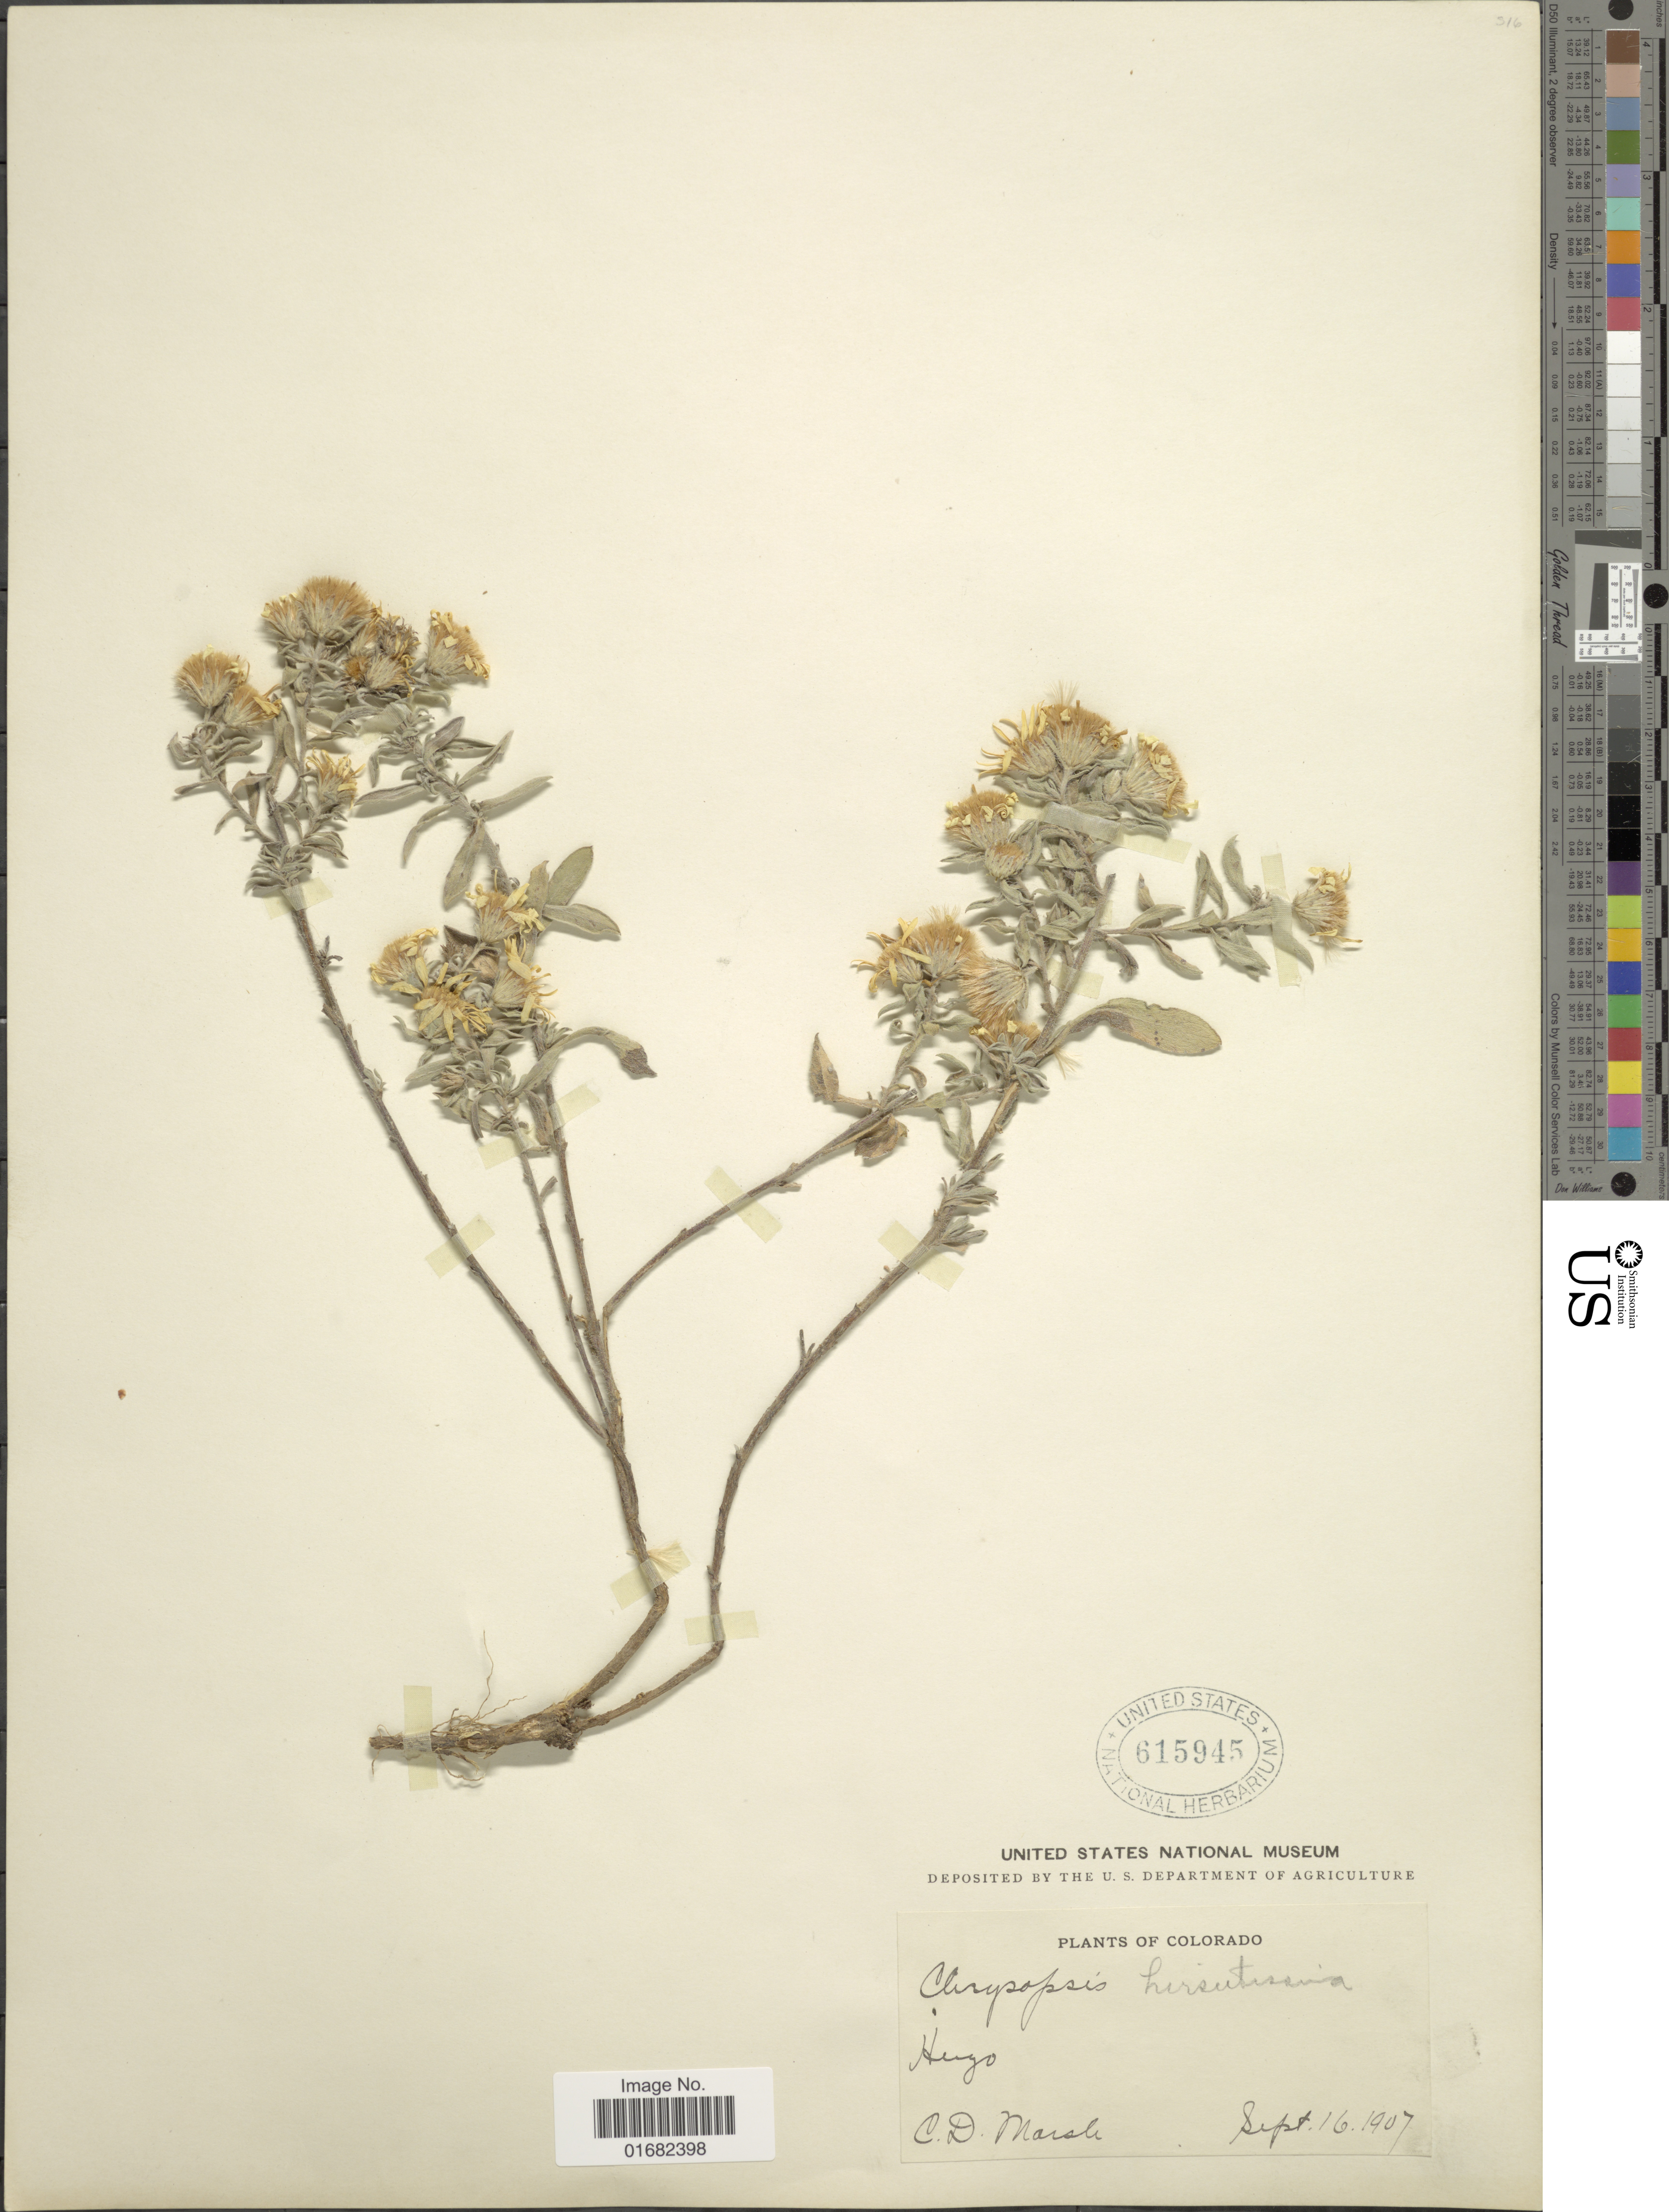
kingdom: Plantae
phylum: Tracheophyta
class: Magnoliopsida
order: Asterales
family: Asteraceae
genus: Heterotheca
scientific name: Heterotheca hirsutissima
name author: Greene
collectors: C. D. Marsh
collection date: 1907-09-16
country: United States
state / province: Colorado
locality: Hugo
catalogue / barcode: US 615945